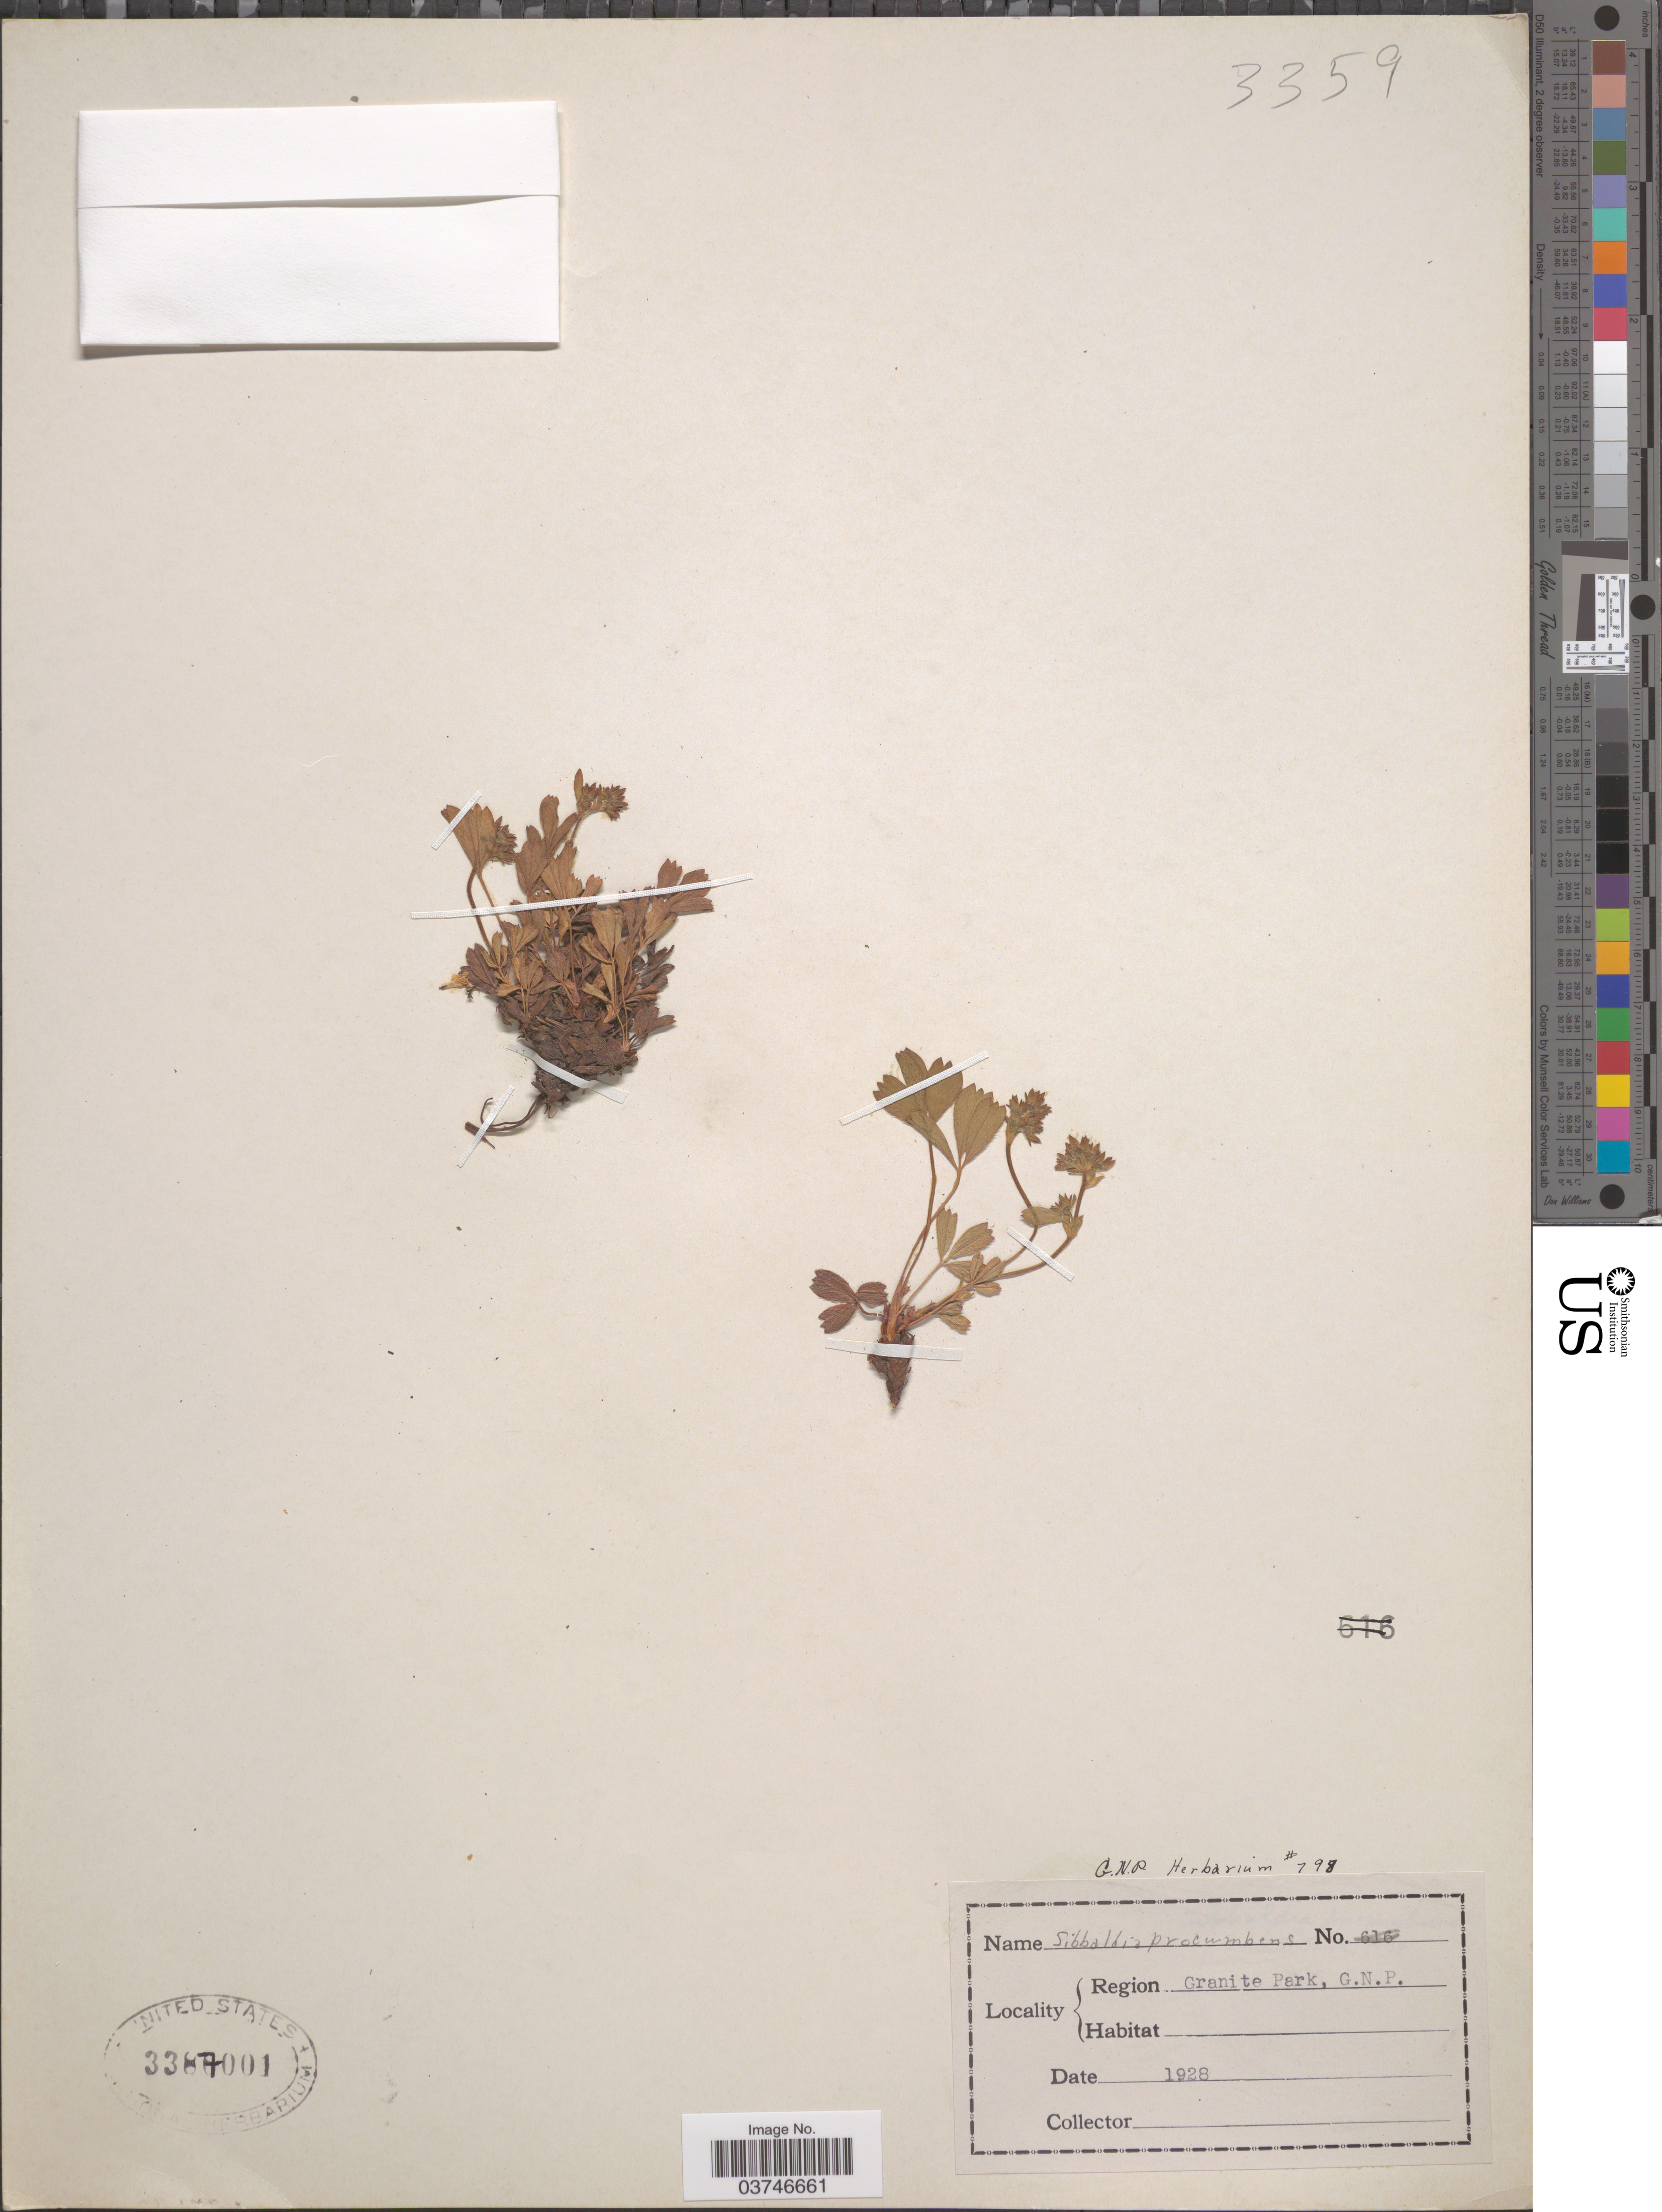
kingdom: Plantae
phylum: Tracheophyta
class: Magnoliopsida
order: Rosales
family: Rosaceae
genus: Sibbaldia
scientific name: Sibbaldia procumbens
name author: L.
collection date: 1928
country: United States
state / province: Montana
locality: Region Granite Park, G. N. P.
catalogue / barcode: US 3387001